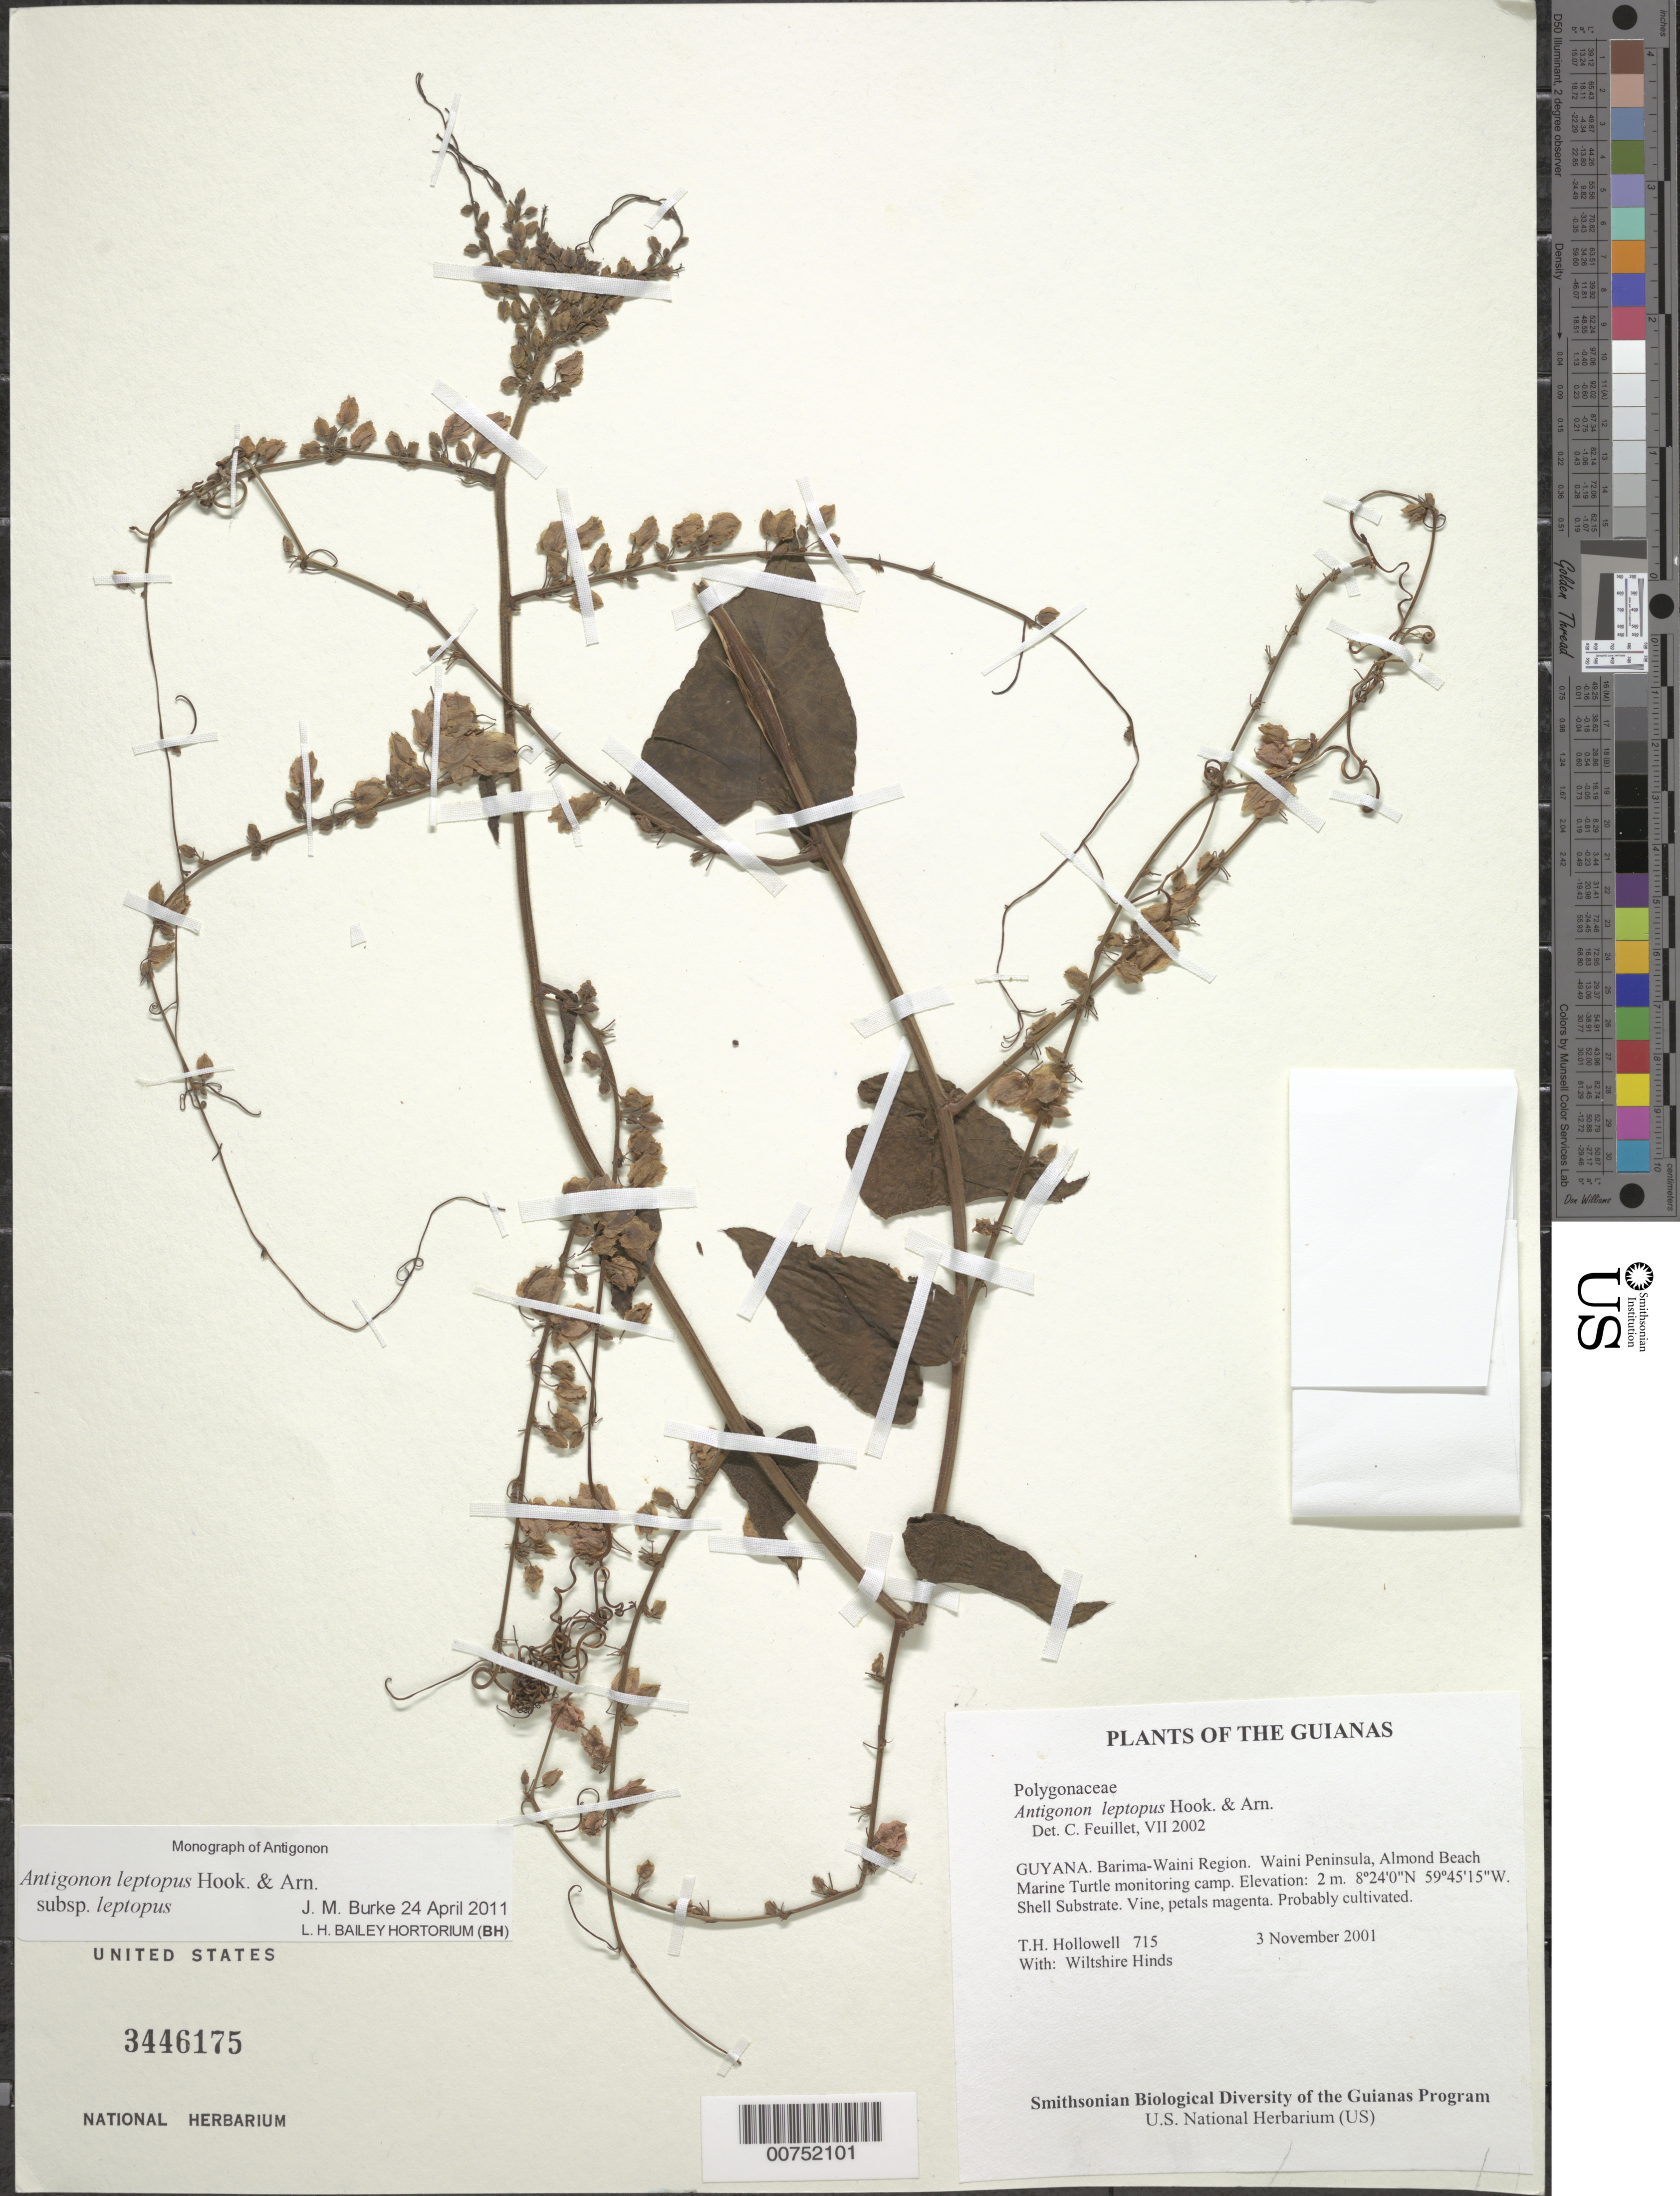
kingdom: Plantae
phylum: Tracheophyta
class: Magnoliopsida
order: Caryophyllales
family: Polygonaceae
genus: Antigonon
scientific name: Antigonon leptopus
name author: Hook. & Arn.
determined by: Feuillet, C.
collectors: T. Hollowell & W. Hinds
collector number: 715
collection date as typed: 3 November 2001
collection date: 2001-11-03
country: Guyana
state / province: Barima-Waini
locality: Waini Peninsula, Almond Beach Marine Turtle monitoring camp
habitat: Shell Substrate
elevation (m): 2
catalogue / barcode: US 3446175